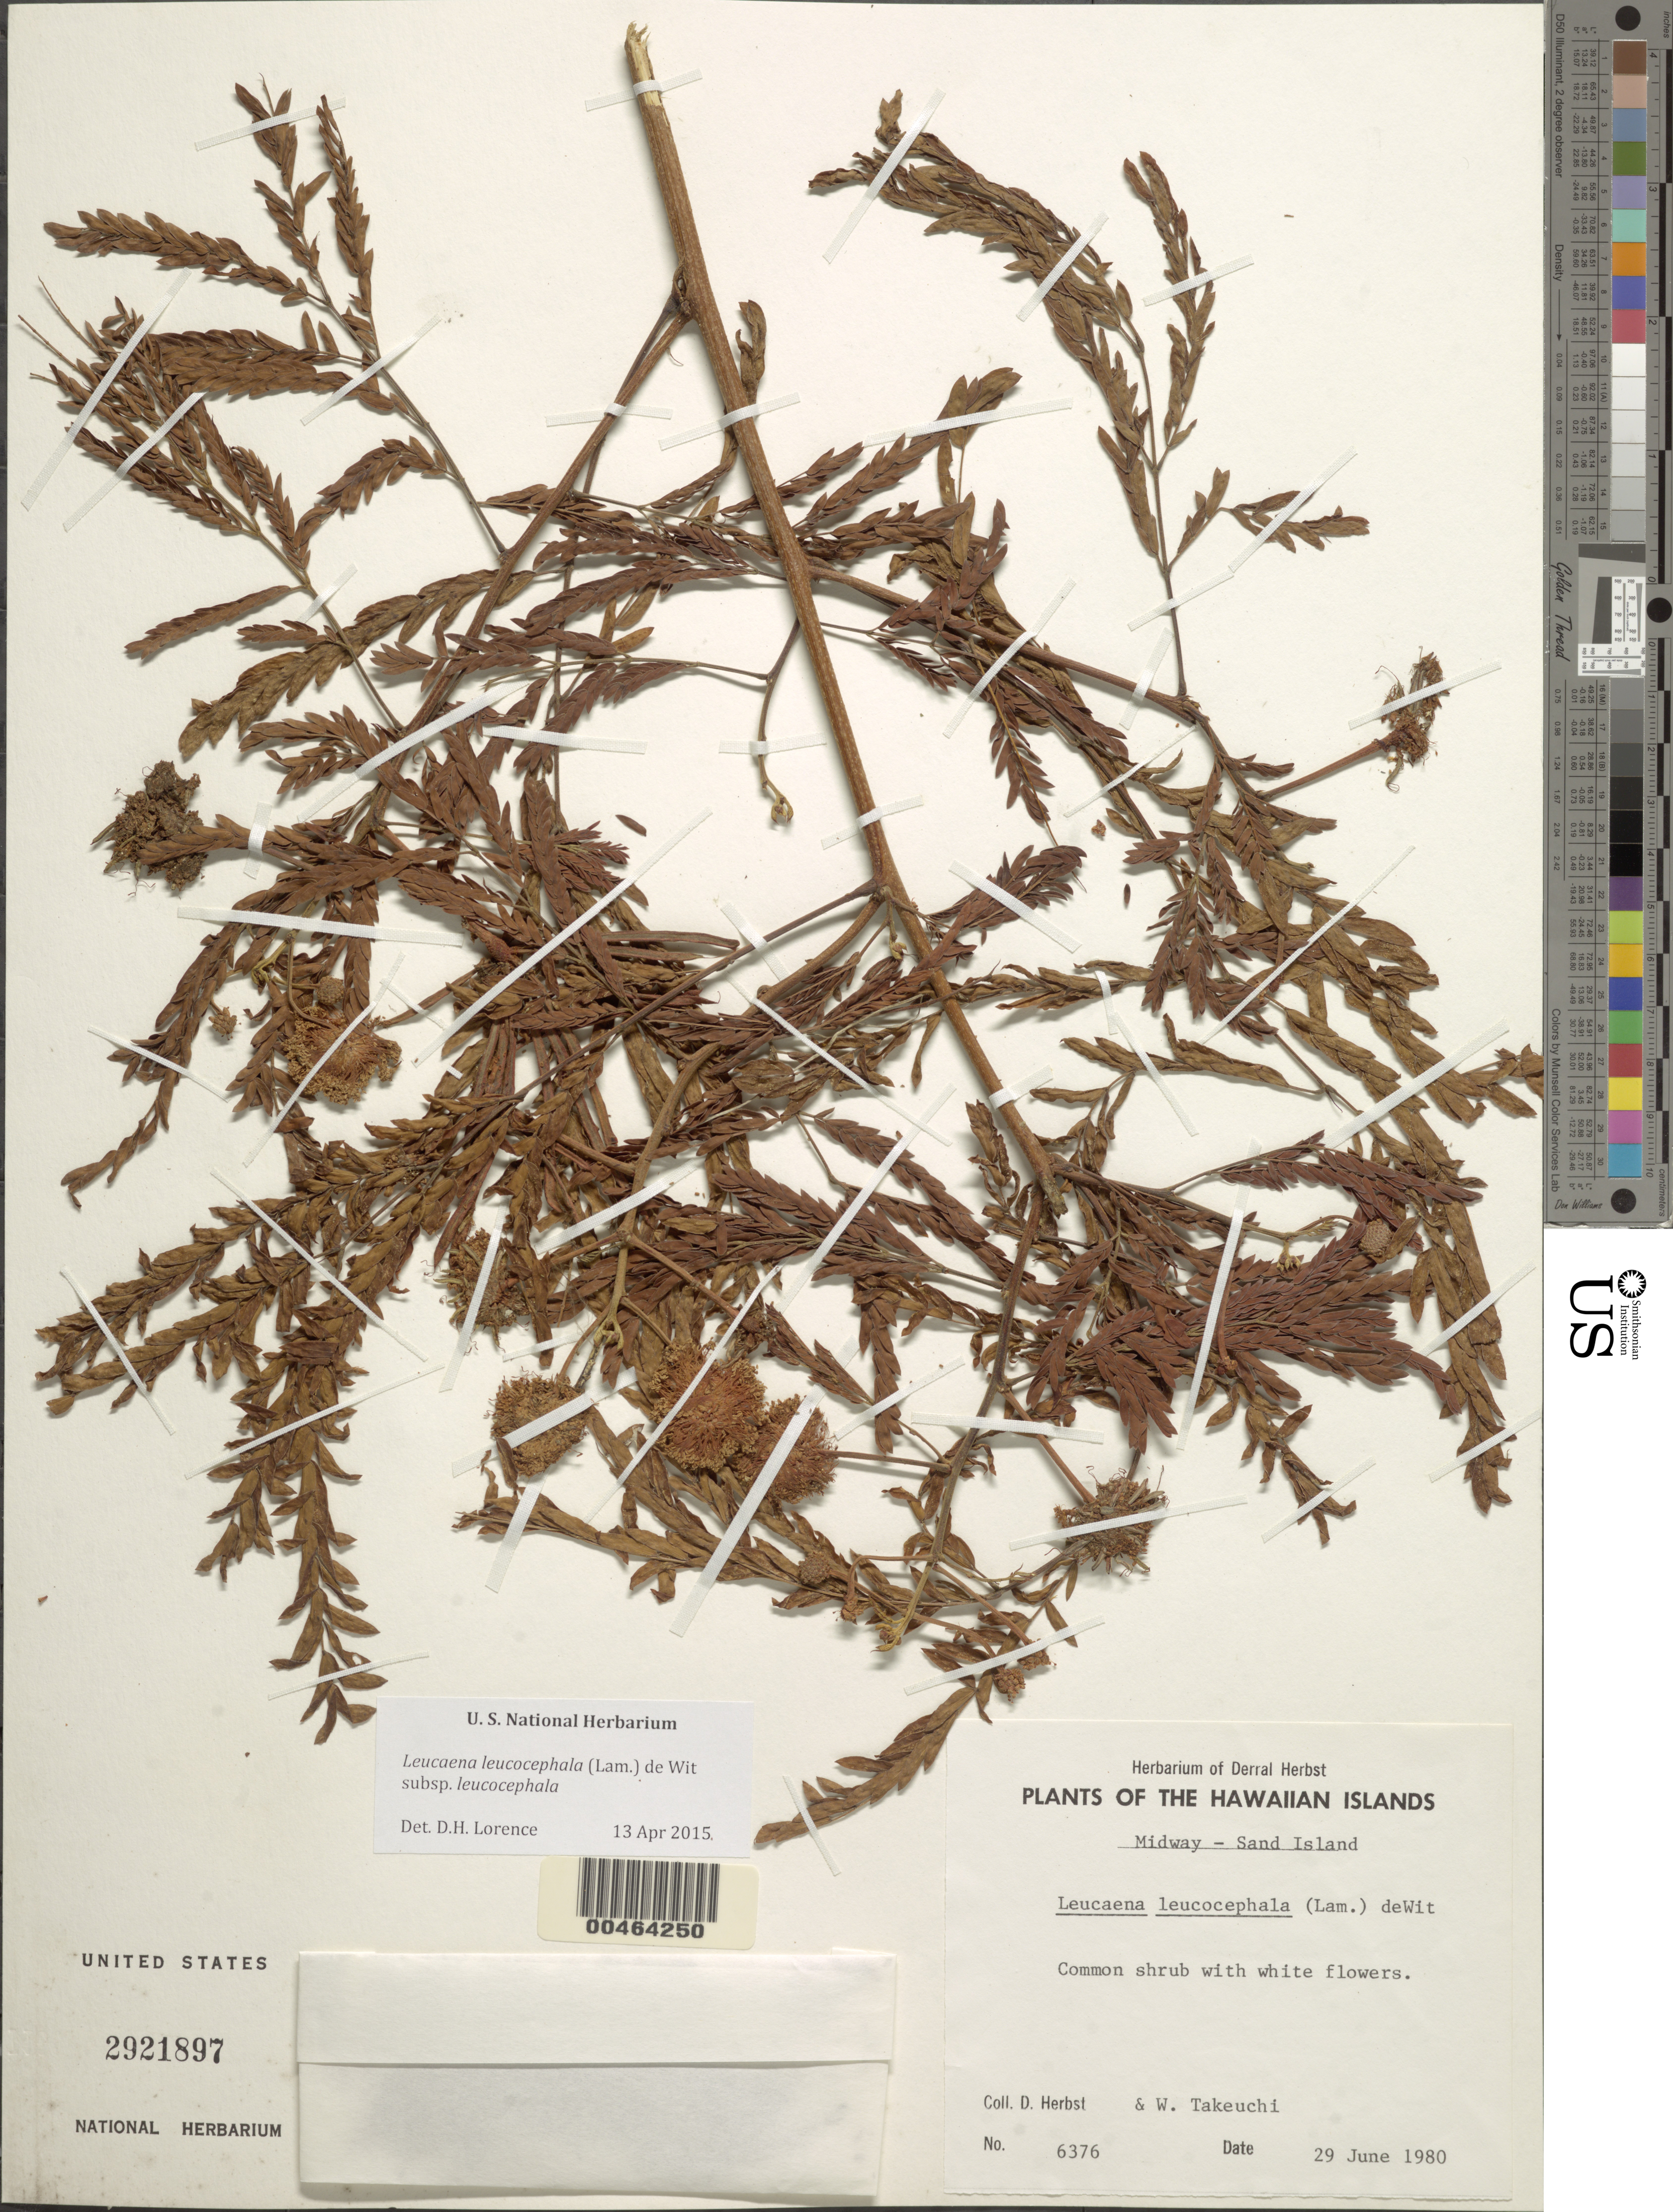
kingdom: Plantae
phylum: Tracheophyta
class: Magnoliopsida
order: Fabales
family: Fabaceae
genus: Leucaena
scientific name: Leucaena leucocephala subsp. leucocephala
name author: (Lam.) de Wit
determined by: Lorence, David H., (PTBG), National Tropical Botanical Garden (UNITED STATES)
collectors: D. R. Herbst & W. N. Takeuchi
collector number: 6376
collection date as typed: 29 Jun 1980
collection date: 1980-06-29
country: United States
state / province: Hawaii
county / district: Honolulu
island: Sand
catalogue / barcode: US 2921897